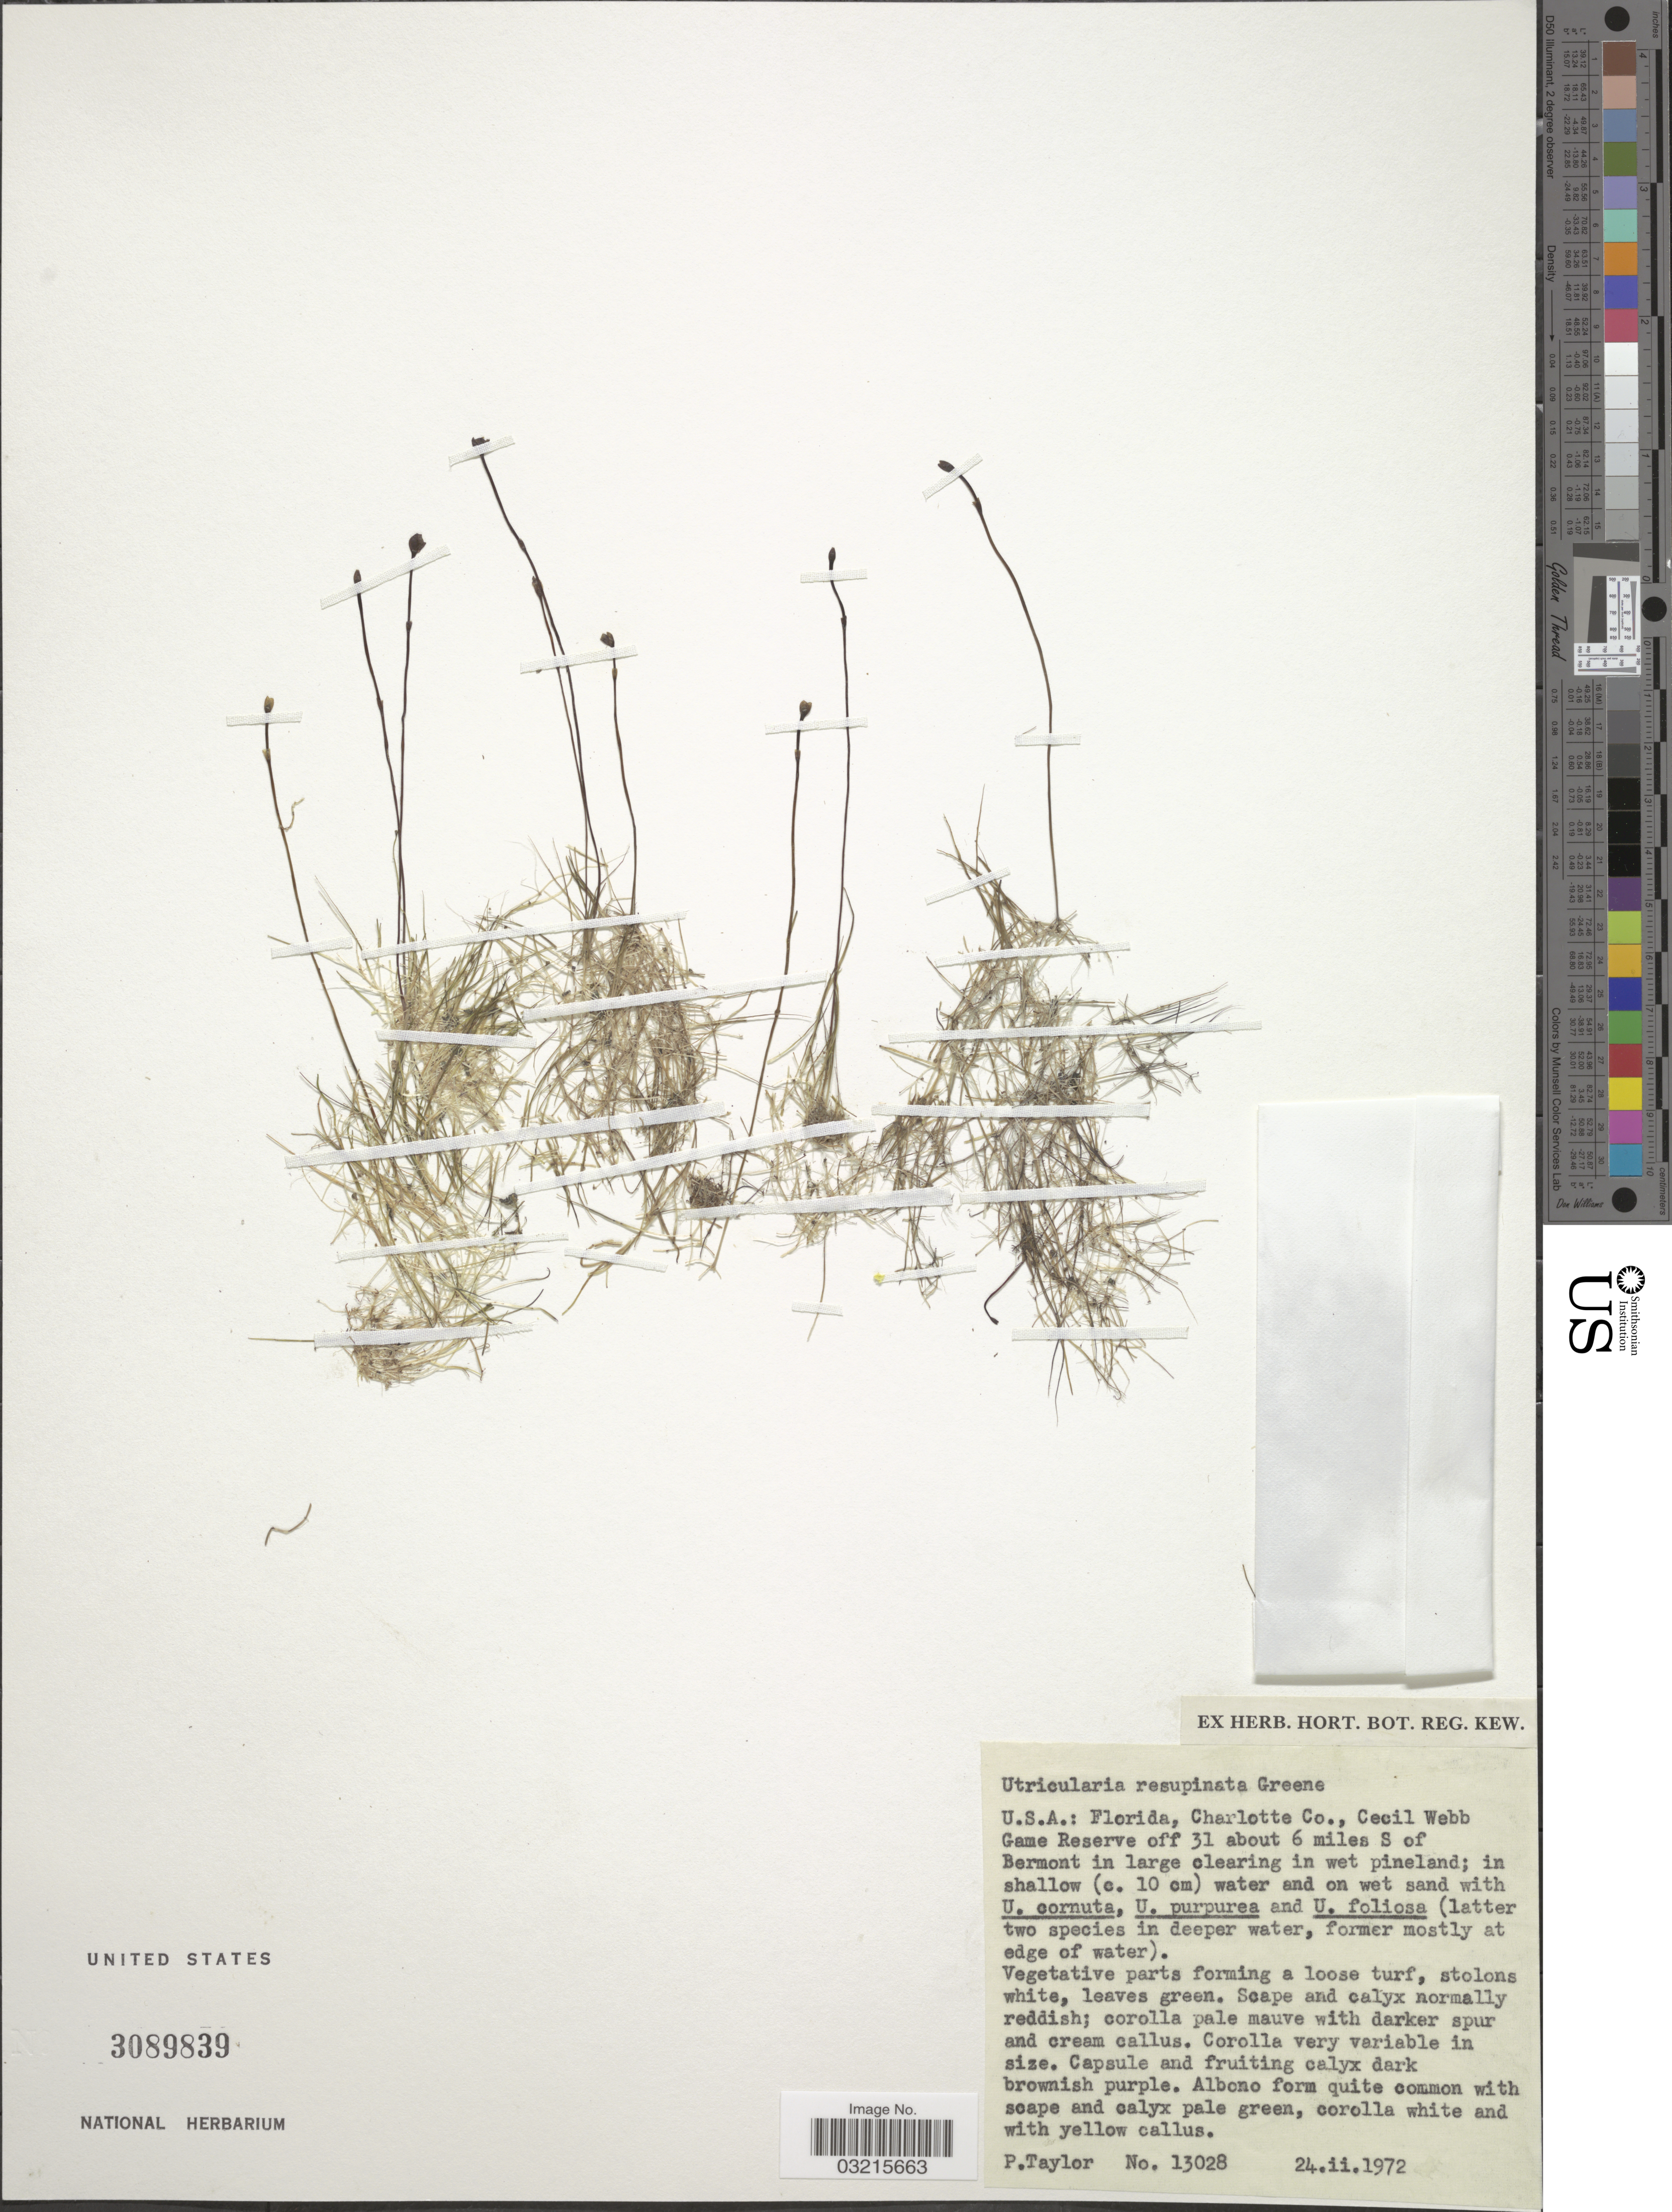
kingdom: Plantae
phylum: Tracheophyta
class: Magnoliopsida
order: Lamiales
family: Lentibulariaceae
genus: Utricularia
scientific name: Utricularia resupinata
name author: B.D. Greene ex Bigelow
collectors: P. Taylor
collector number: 13028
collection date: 1972-02-24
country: United States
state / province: Florida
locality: Charlotte Co., Cecil Webb Game Reserve off 31 about 6 miles S of Bermont in large clearing in wet pineland.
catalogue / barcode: US 3089839